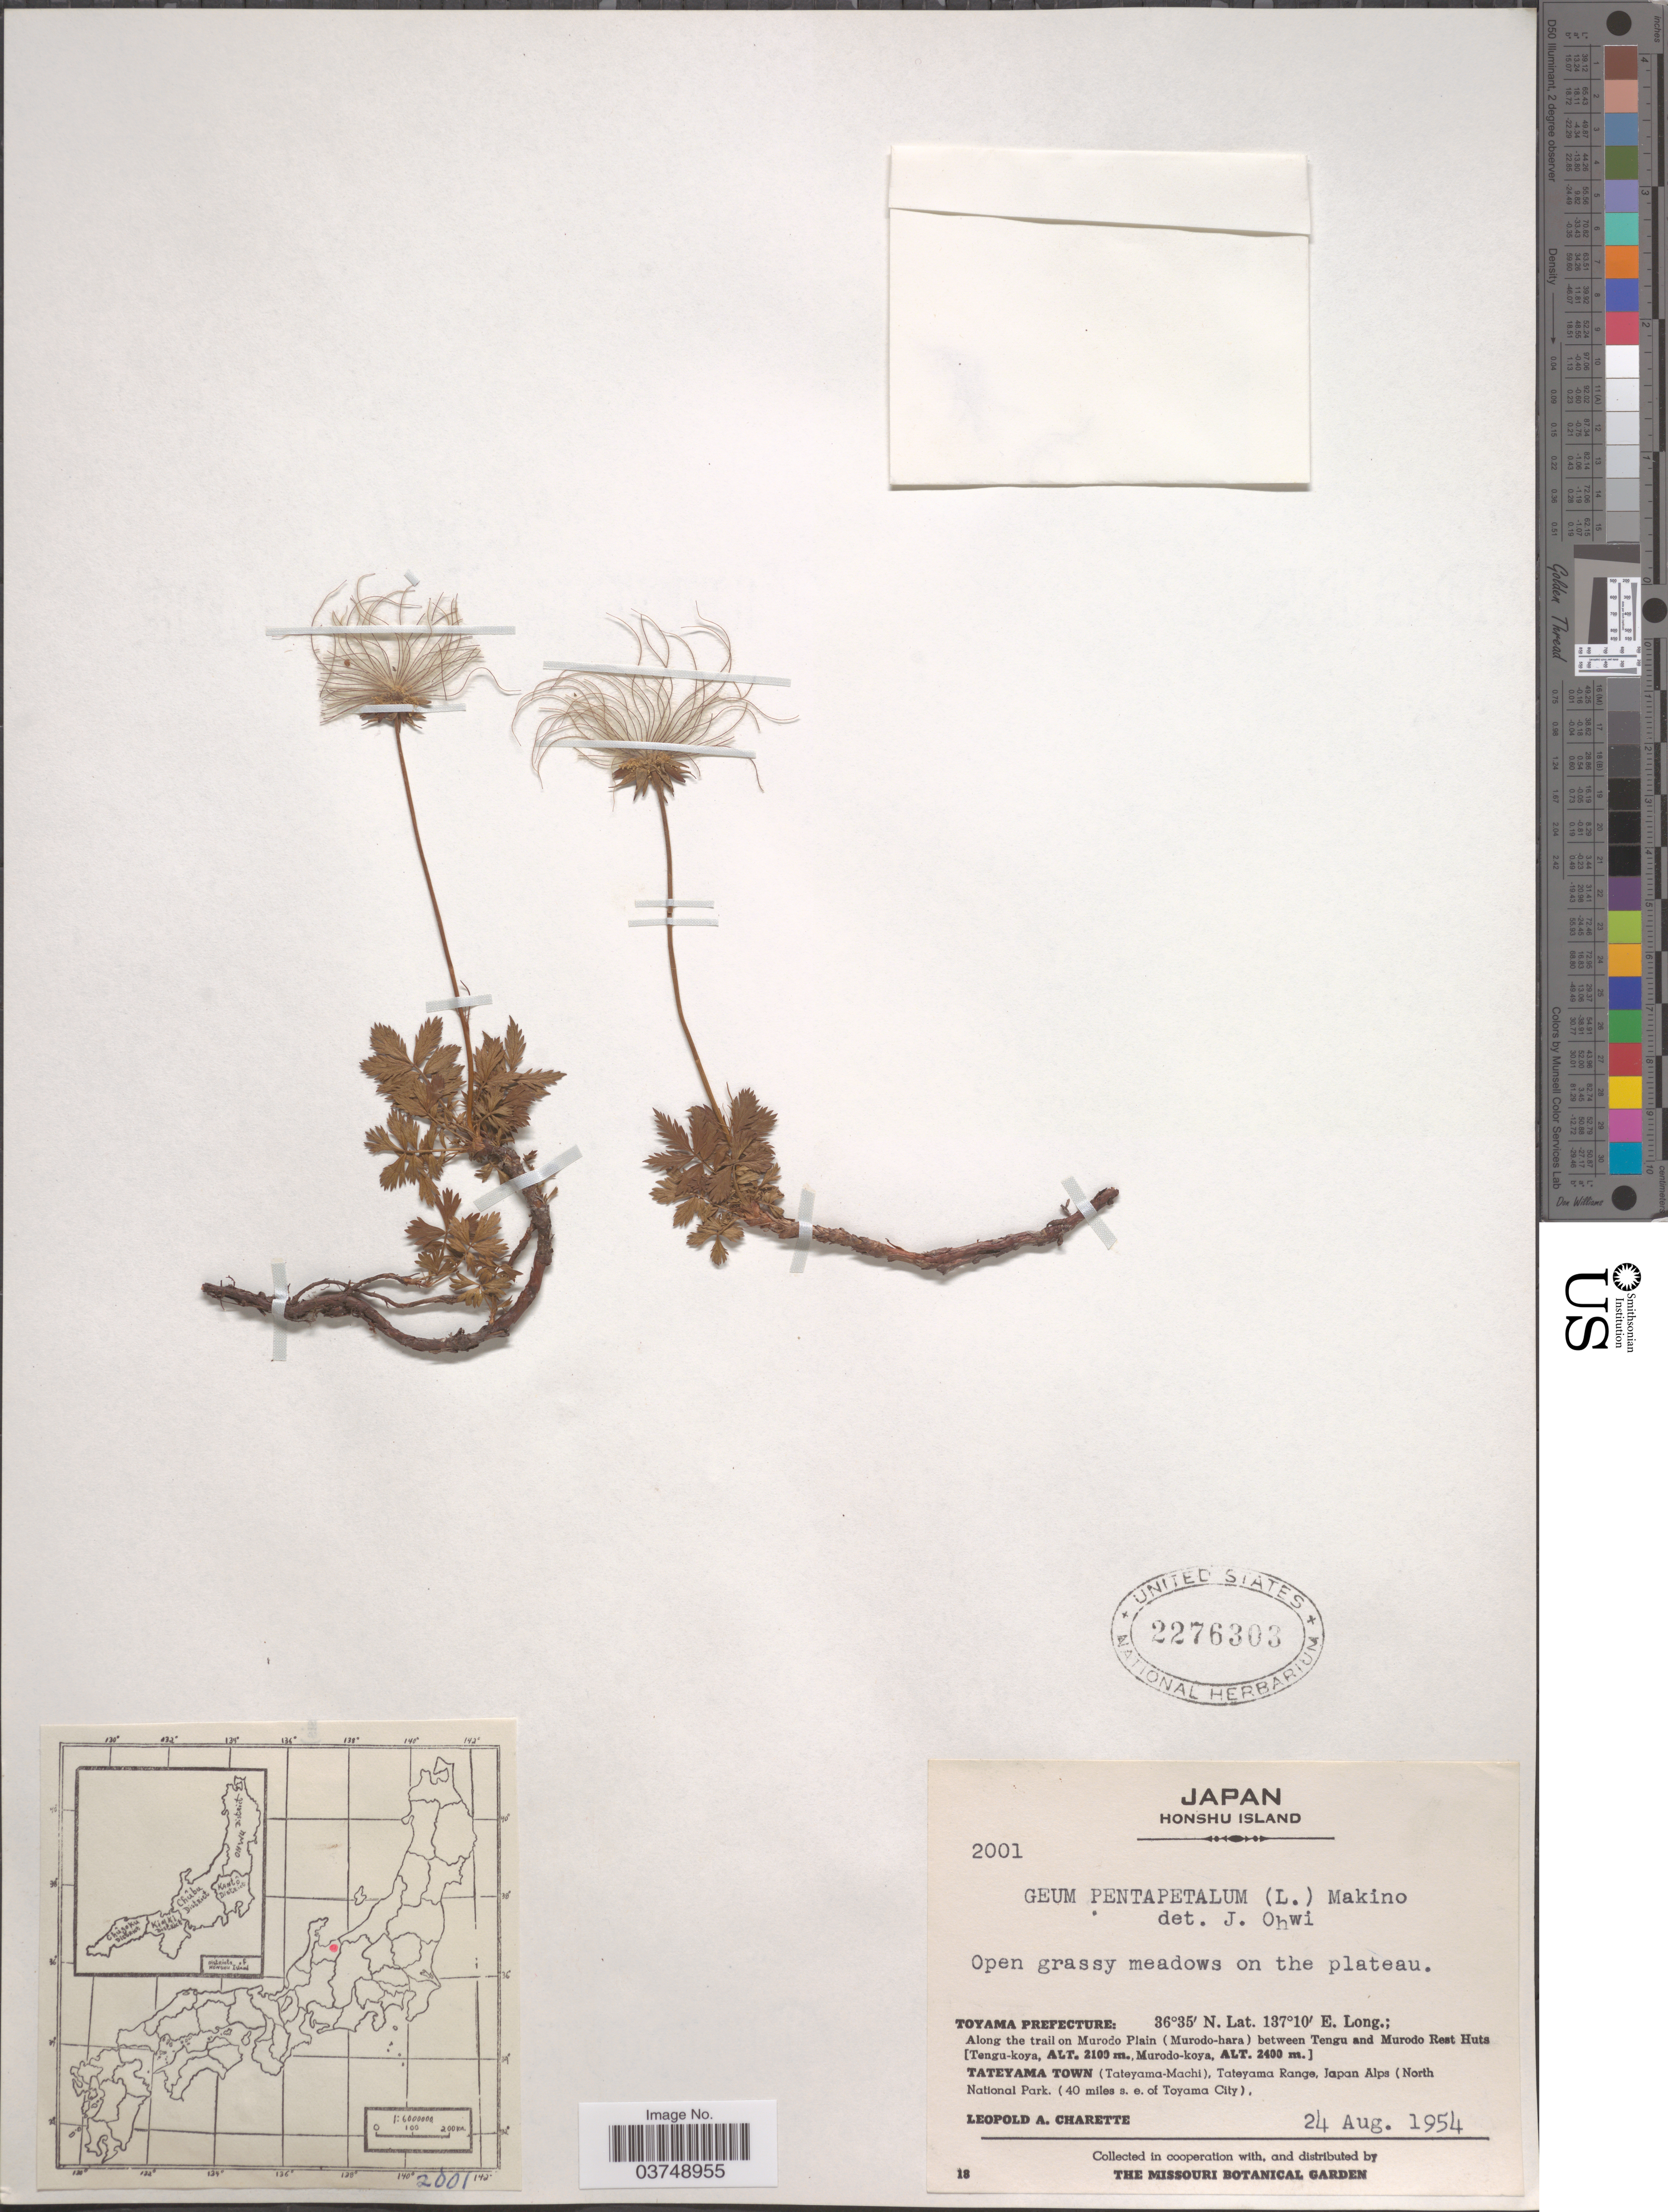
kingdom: Plantae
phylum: Tracheophyta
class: Magnoliopsida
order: Rosales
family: Rosaceae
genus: Sieversia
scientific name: Sieversia pentapetala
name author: (L.) Greene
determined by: Strong, Mark T., (BOT), Smithsonian Institution - National Museum of Natural History (UNITED STATES)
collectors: L. A. Charette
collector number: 2001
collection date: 1954-08-24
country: Japan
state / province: Toyama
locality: Honshu Island. Toyama Prefecture: Along the trail on Murodo Plain (Murodo-hara) between Tengu and Murodo Rest Huts [Tengu-koya, Murodo-koya]. Tateyama Town (Tateyama-Machi), Tateyama Range, Japan Alps (North National Park. (40 miles s. e. of Toyama City).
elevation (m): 2400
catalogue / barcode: US 2276303